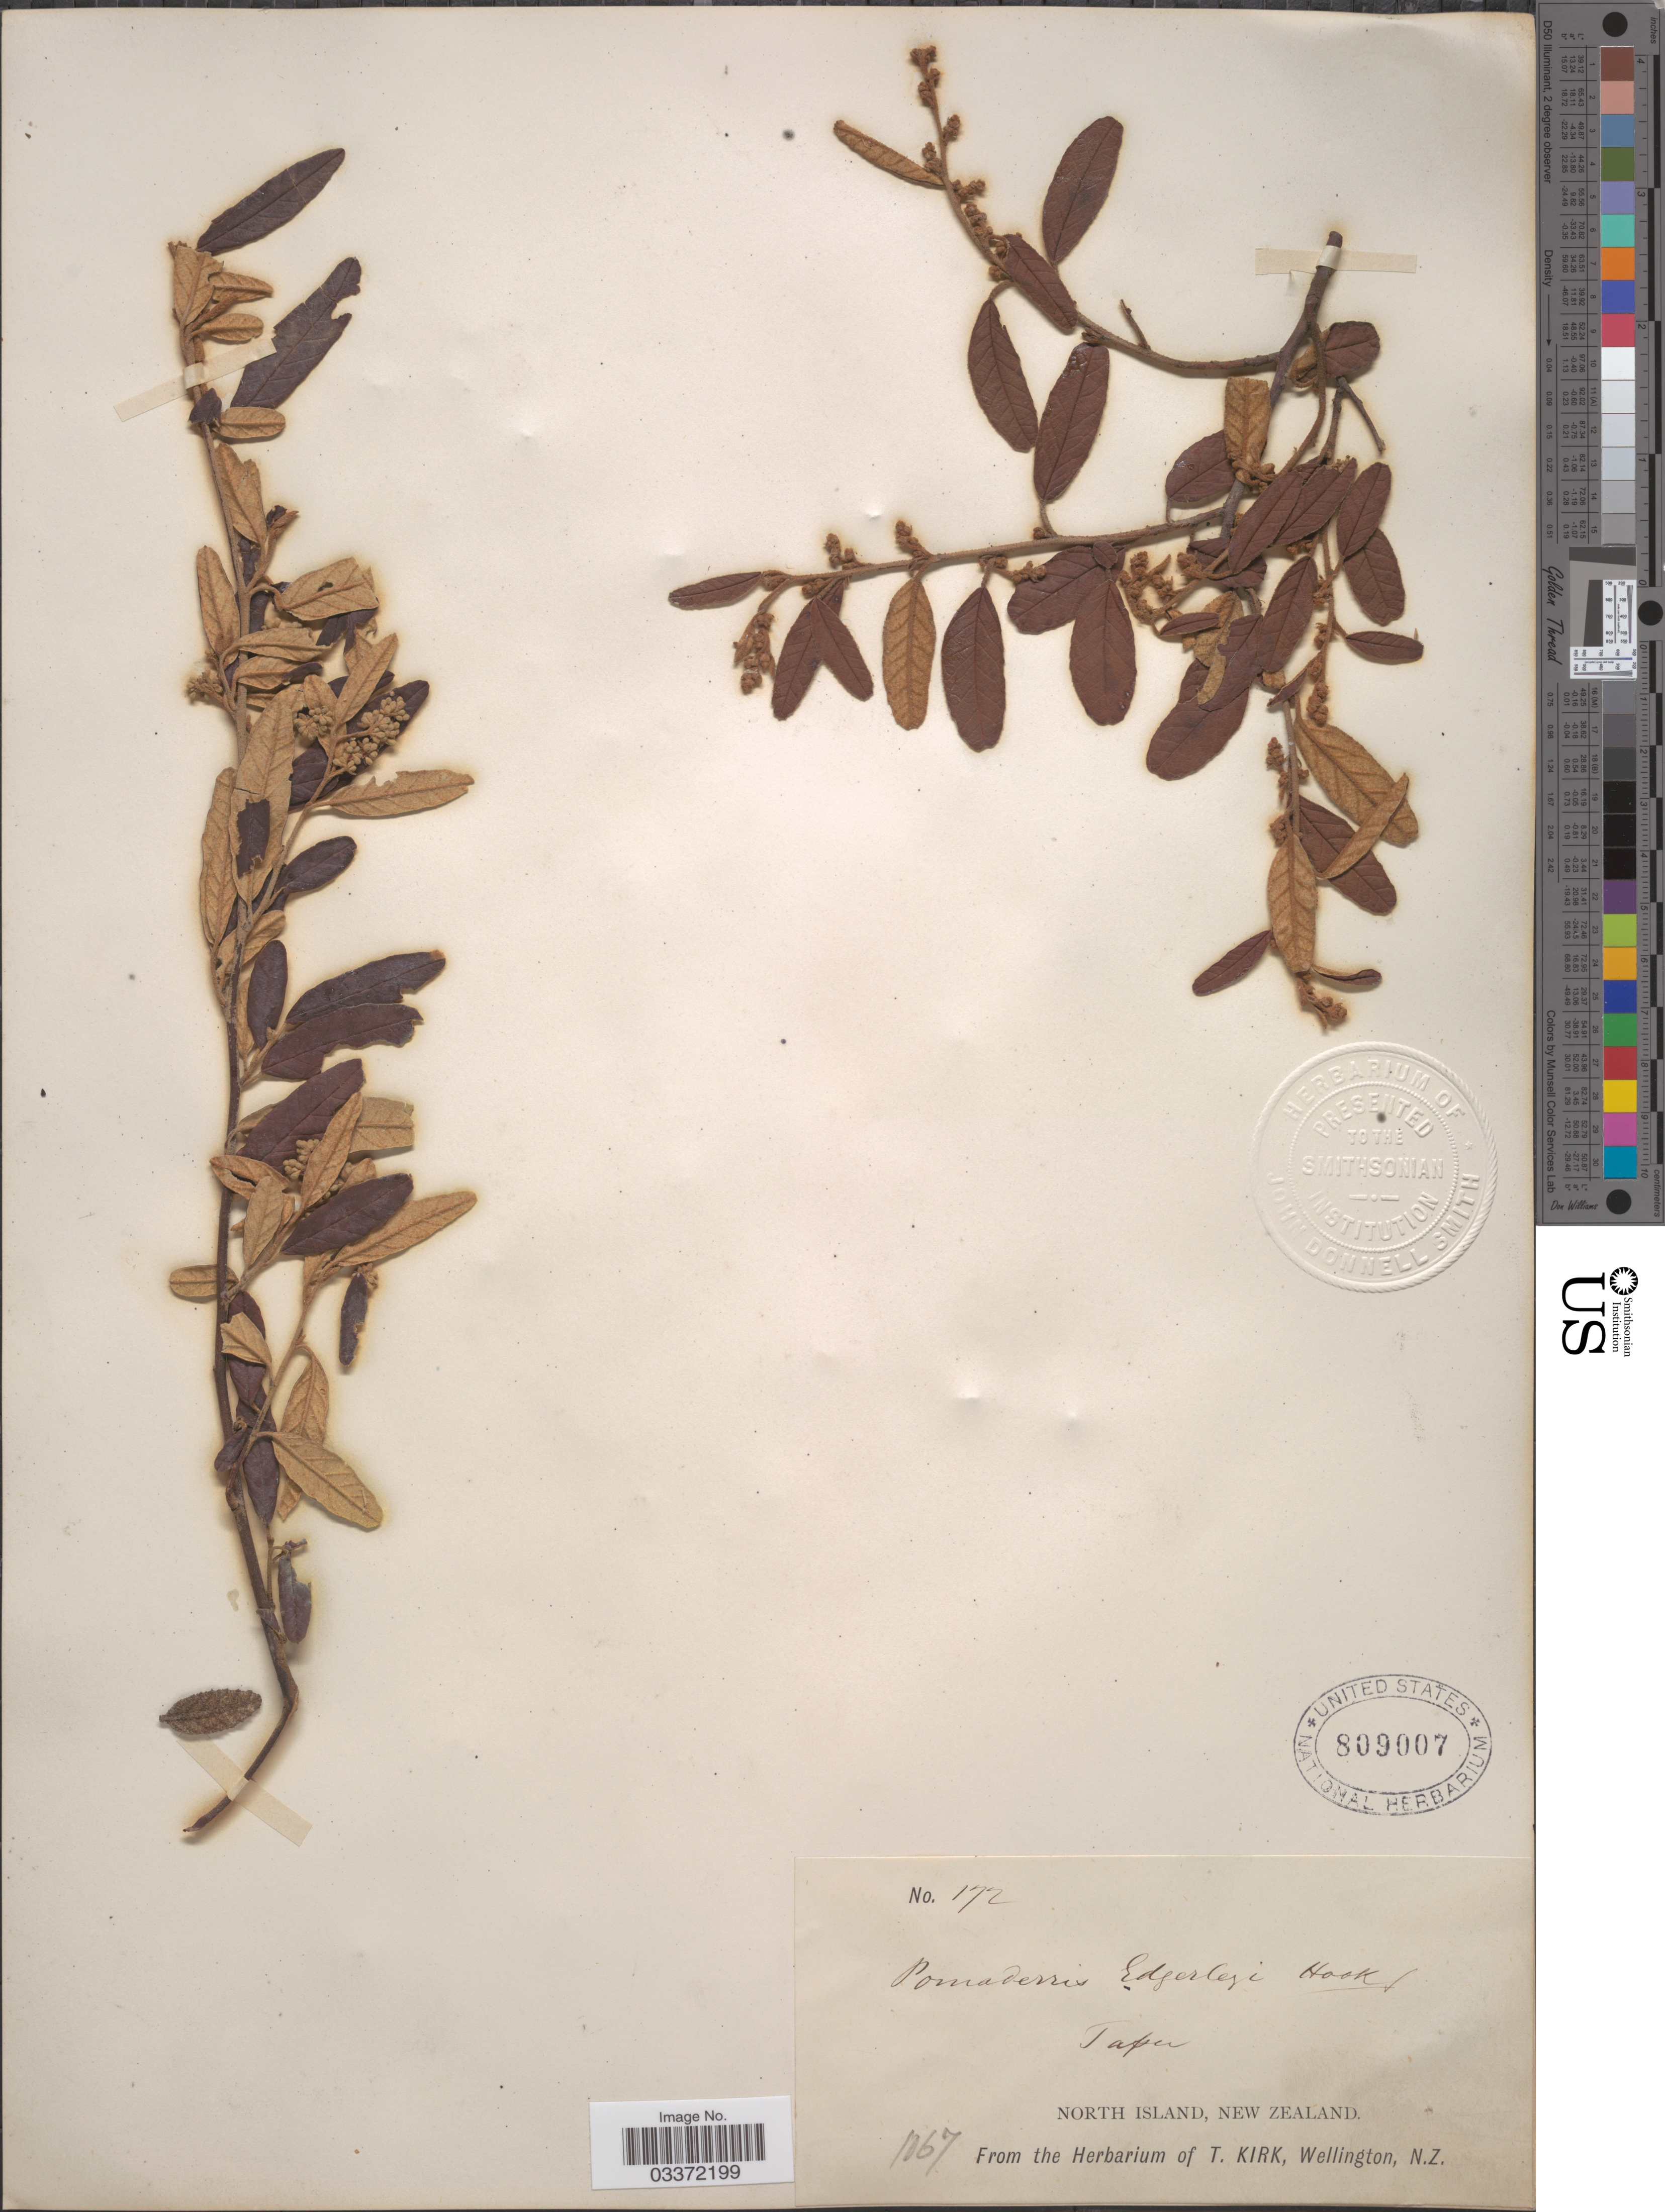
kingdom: Plantae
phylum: Tracheophyta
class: Magnoliopsida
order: Rosales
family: Rhamnaceae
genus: Pomaderris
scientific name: Pomaderris edgerleyi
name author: Hook. f.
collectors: ex herb. T. Kirk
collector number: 172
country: New Zealand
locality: Taupo, North Island.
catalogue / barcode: US 809007